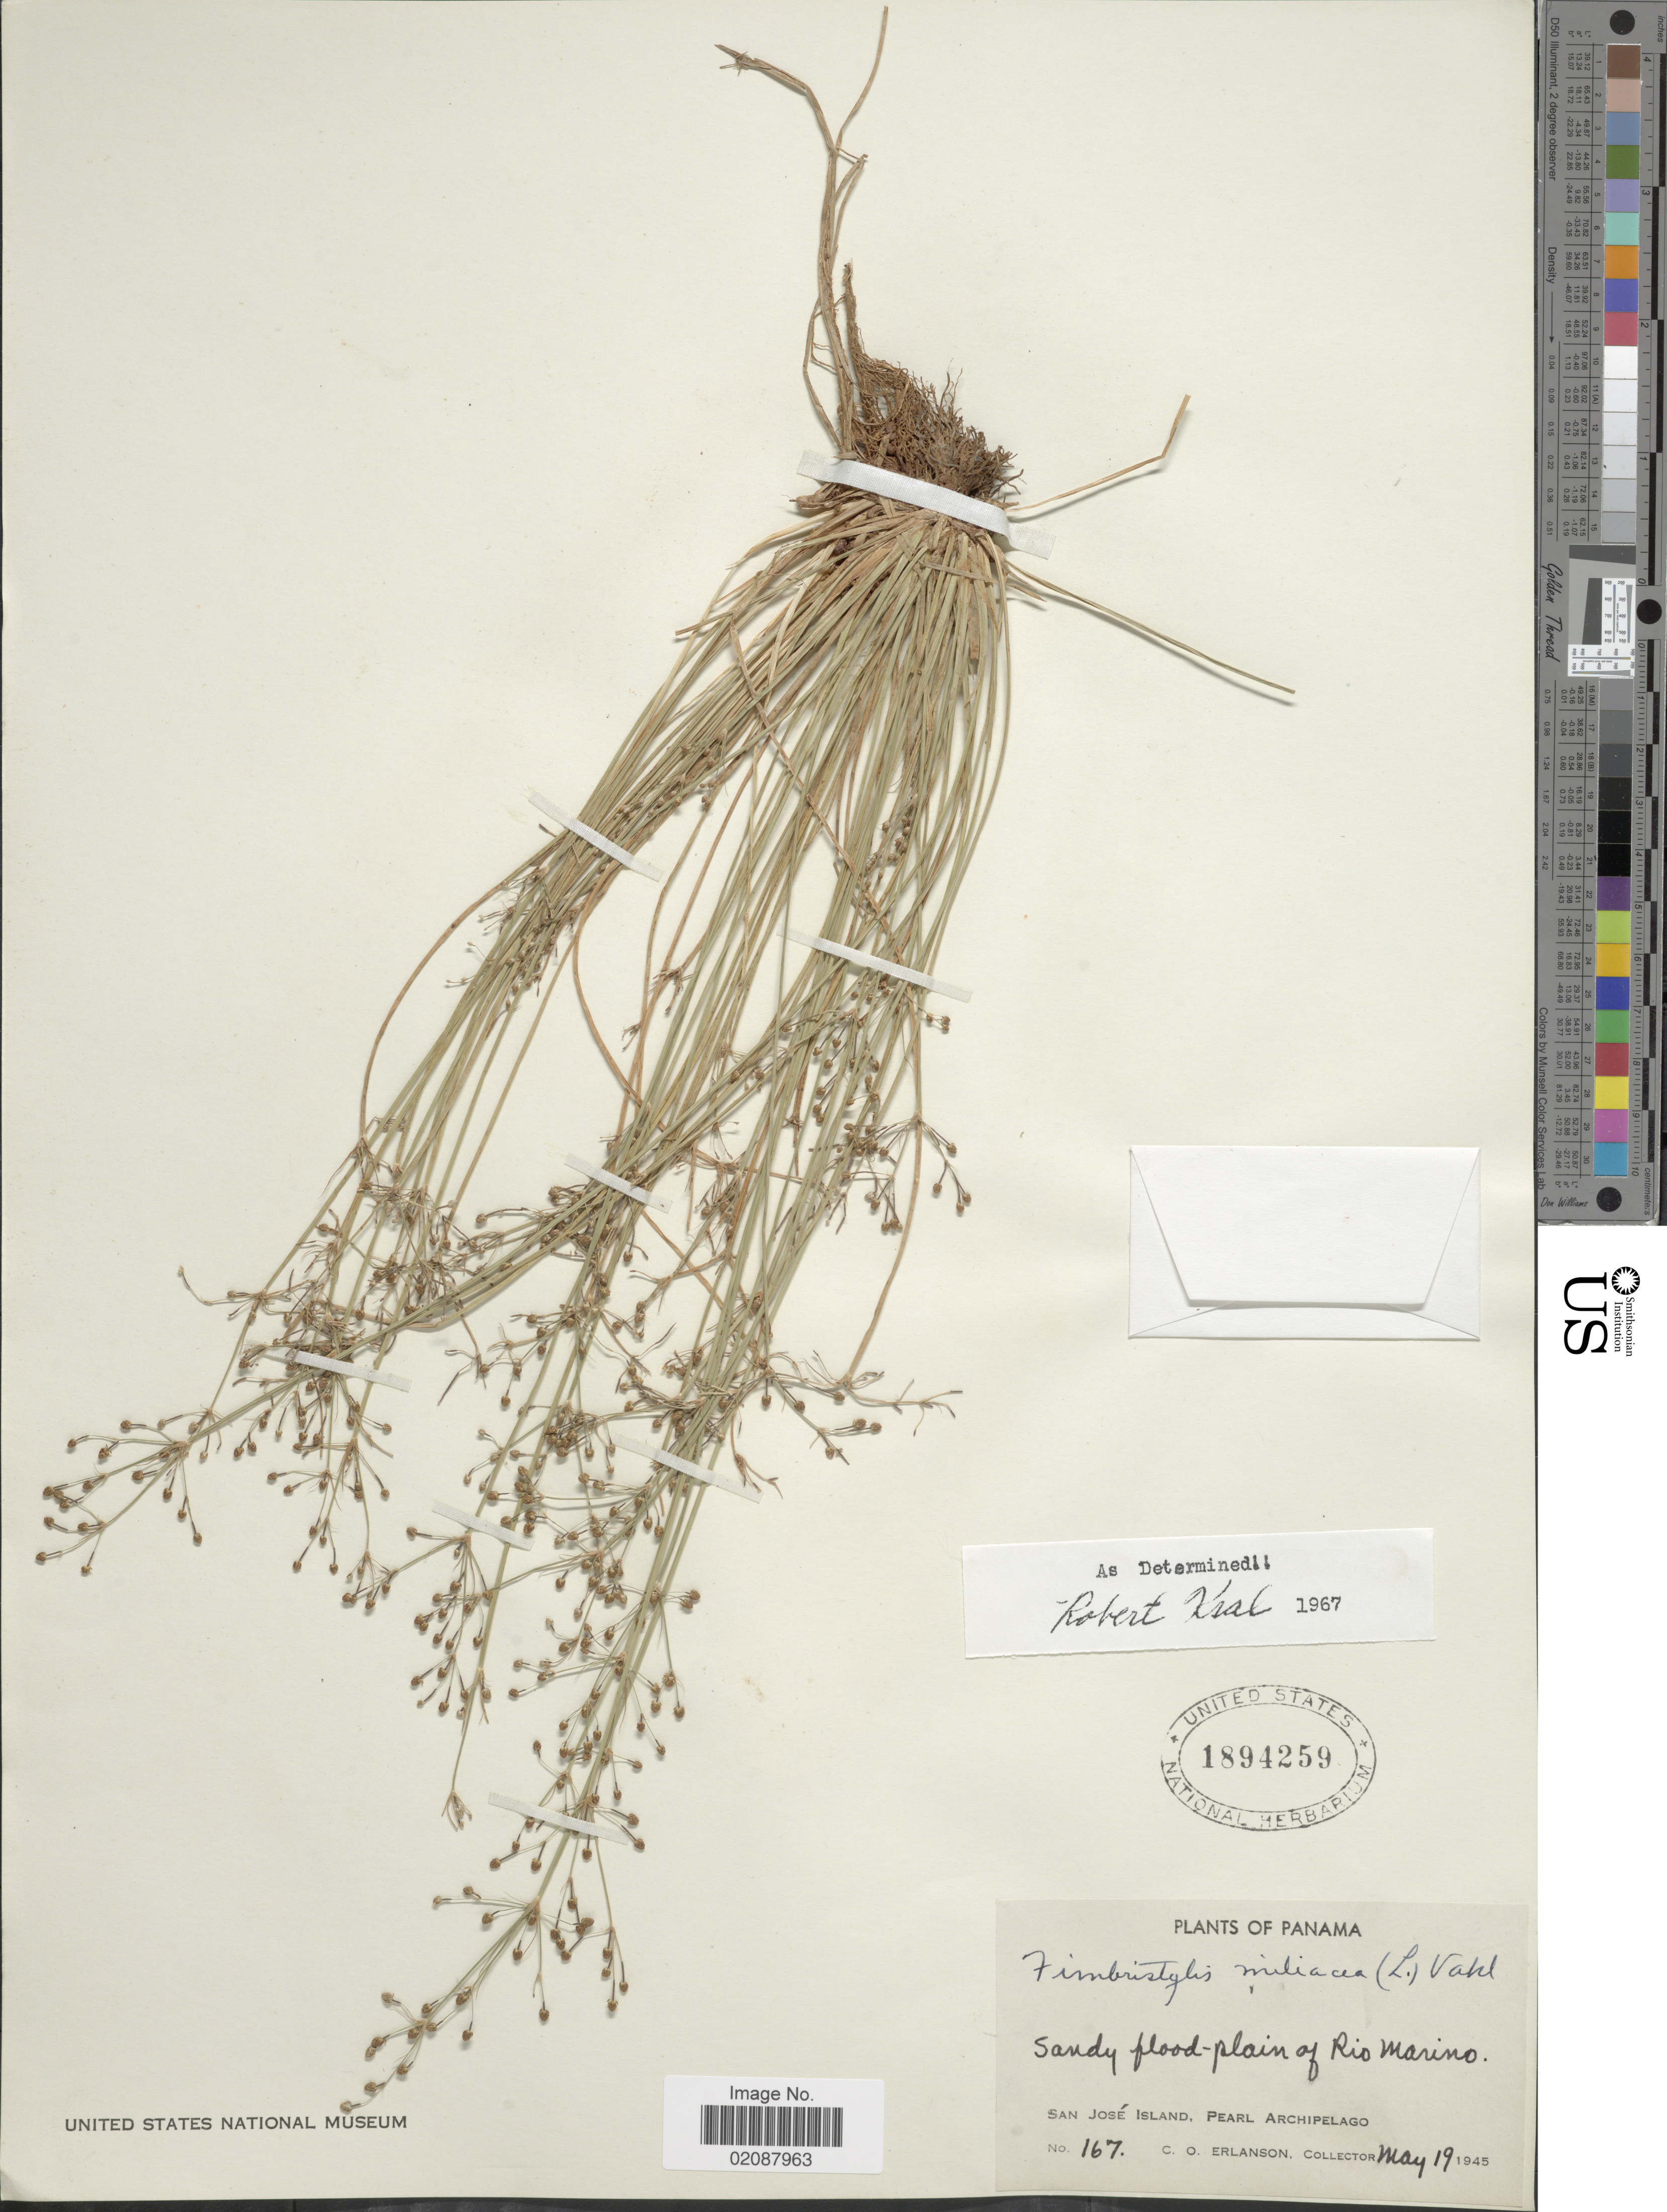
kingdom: Plantae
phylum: Tracheophyta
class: Liliopsida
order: Poales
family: Cyperaceae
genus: Fimbristylis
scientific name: Fimbristylis littoralis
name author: Gaudich.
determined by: Strong, M. T., (US), Smithsonian Institution - National Museum of Natural History (UNITED STATES)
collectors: C. O. Erlanson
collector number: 167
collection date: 1945-05-19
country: Panama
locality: Sandy flood-plain of Rio Marino. San Jose Island, Pearl Archipelago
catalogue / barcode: US 1894259